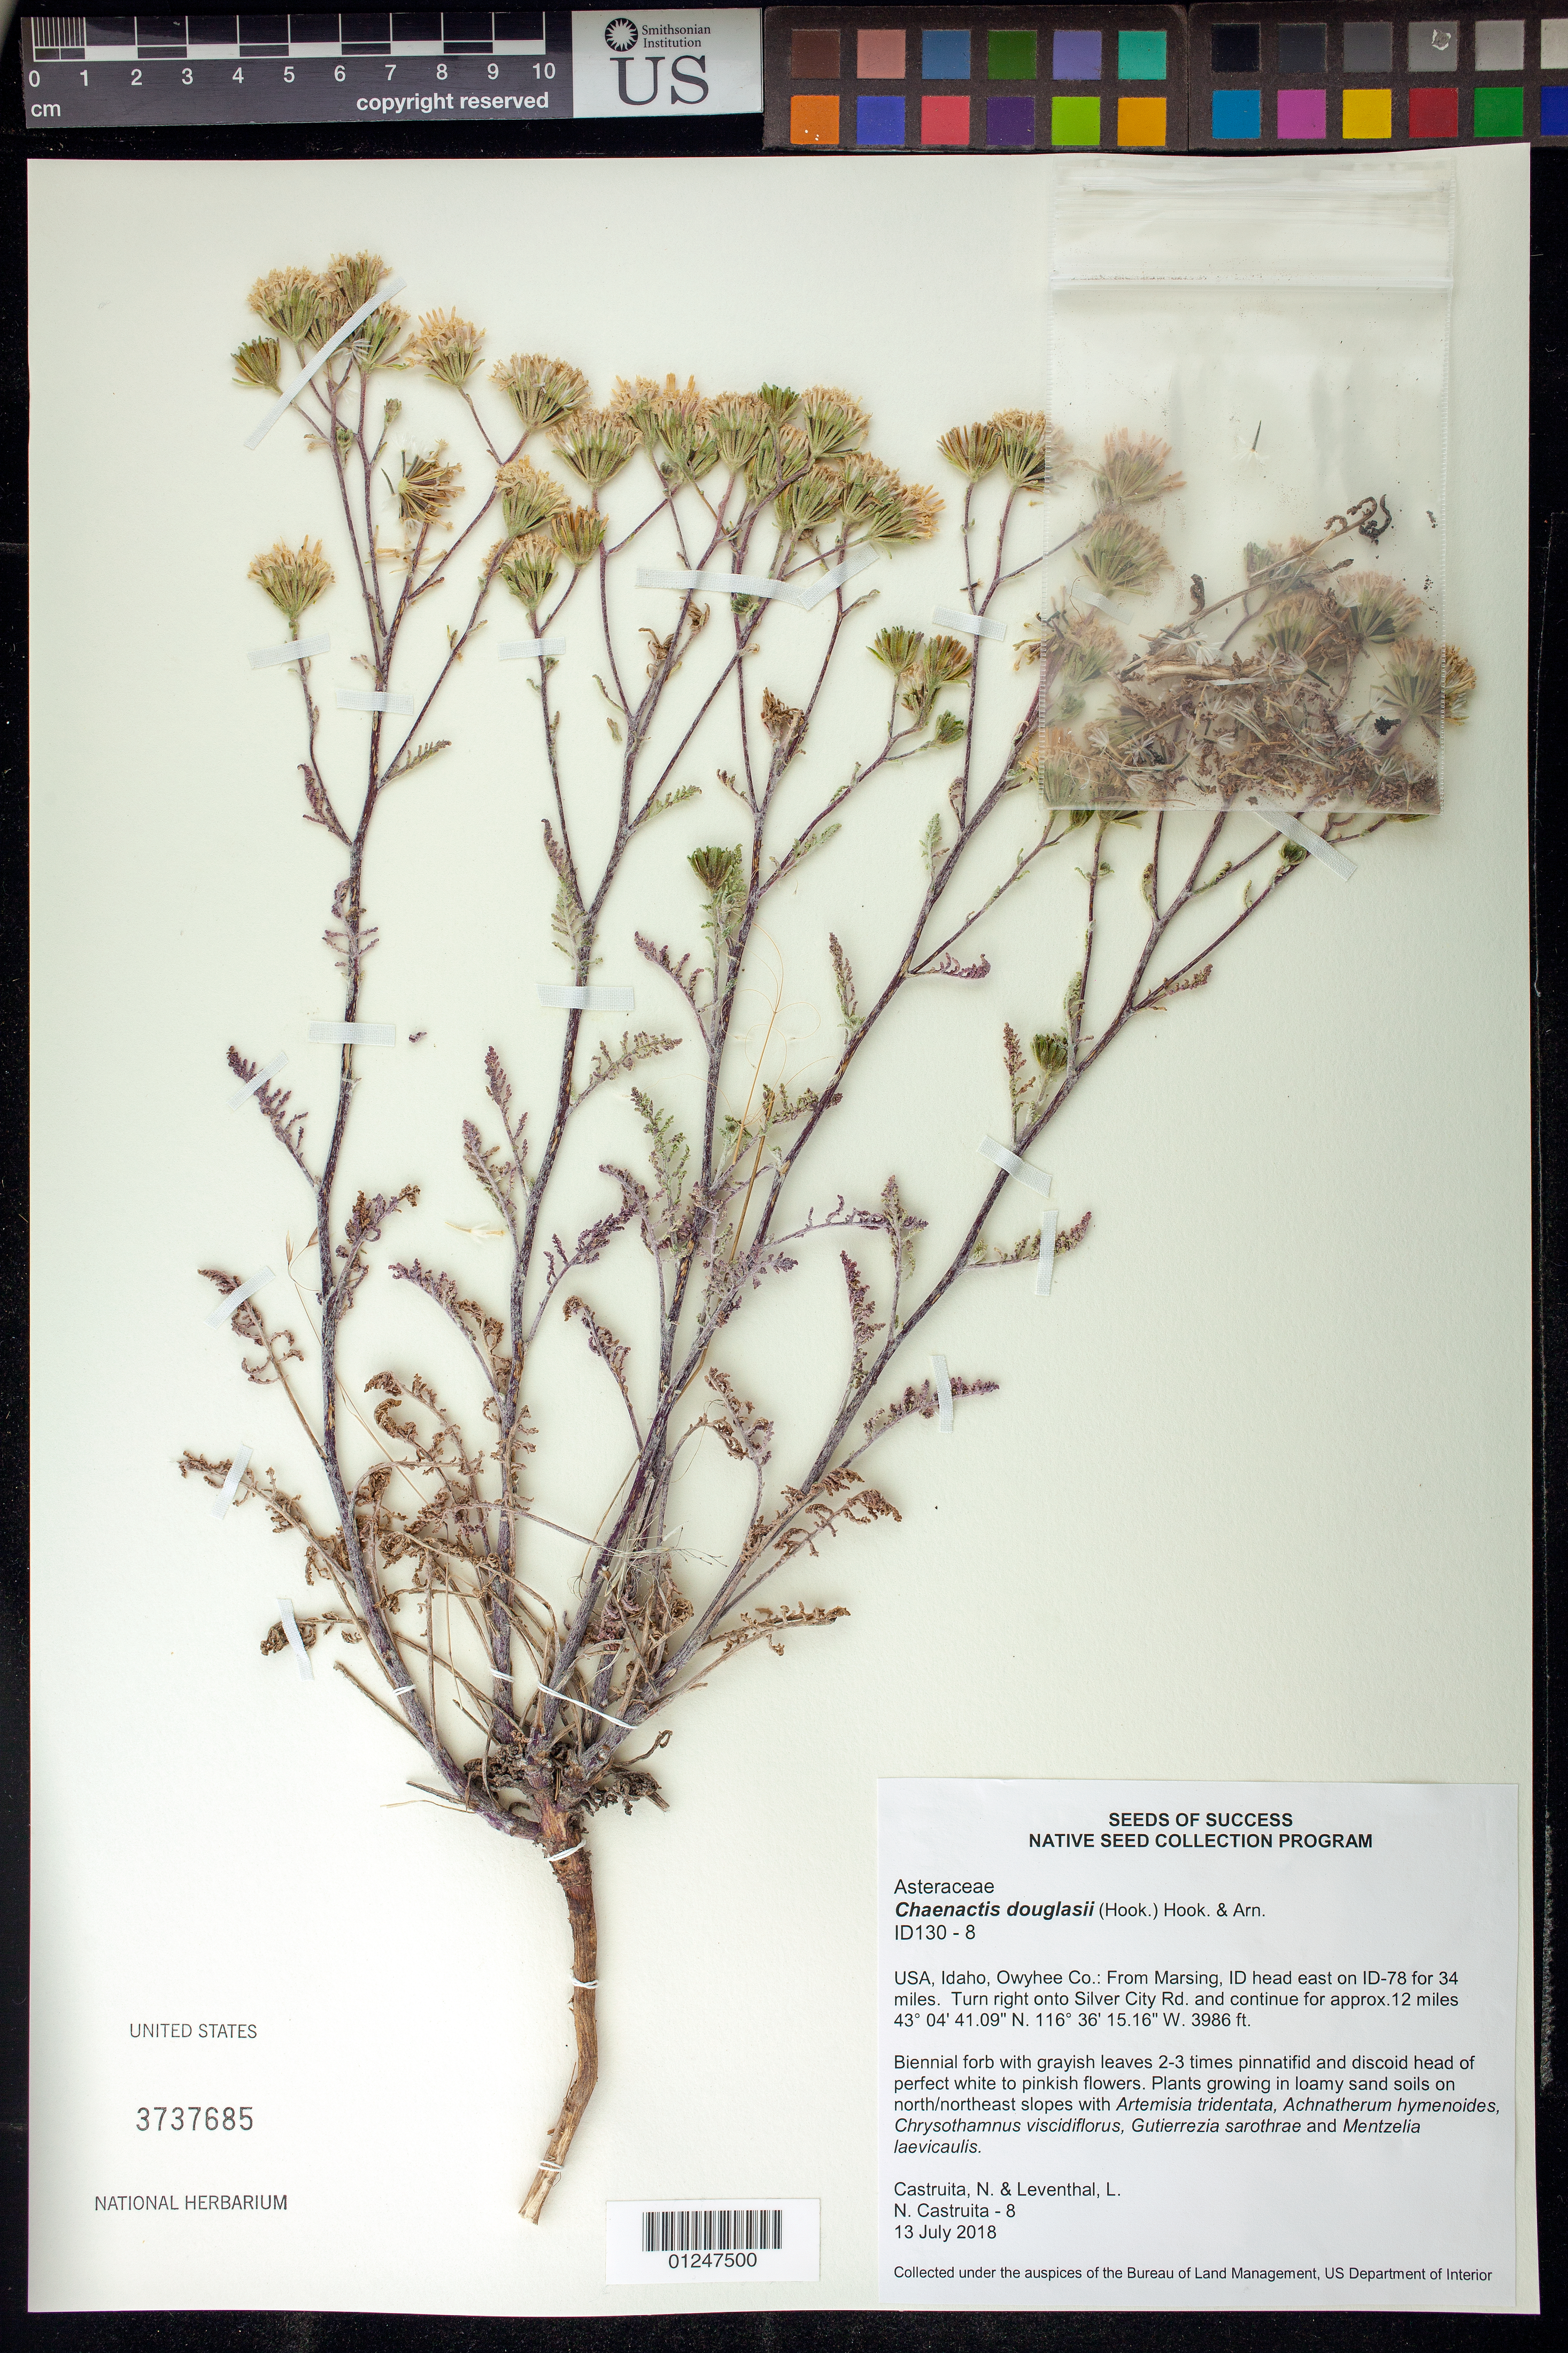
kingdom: Plantae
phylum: Tracheophyta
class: Magnoliopsida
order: Asterales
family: Asteraceae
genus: Chaenactis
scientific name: Chaenactis douglasii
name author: Hook. & Arn.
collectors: N. Castruita & L. Leventhal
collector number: ID130-8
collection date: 2018-07-13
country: United States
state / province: Idaho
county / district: Owyhee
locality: Silver City Rd. for appr. 12 miles.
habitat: Loamy sand soils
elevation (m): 1215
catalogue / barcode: US 3737685